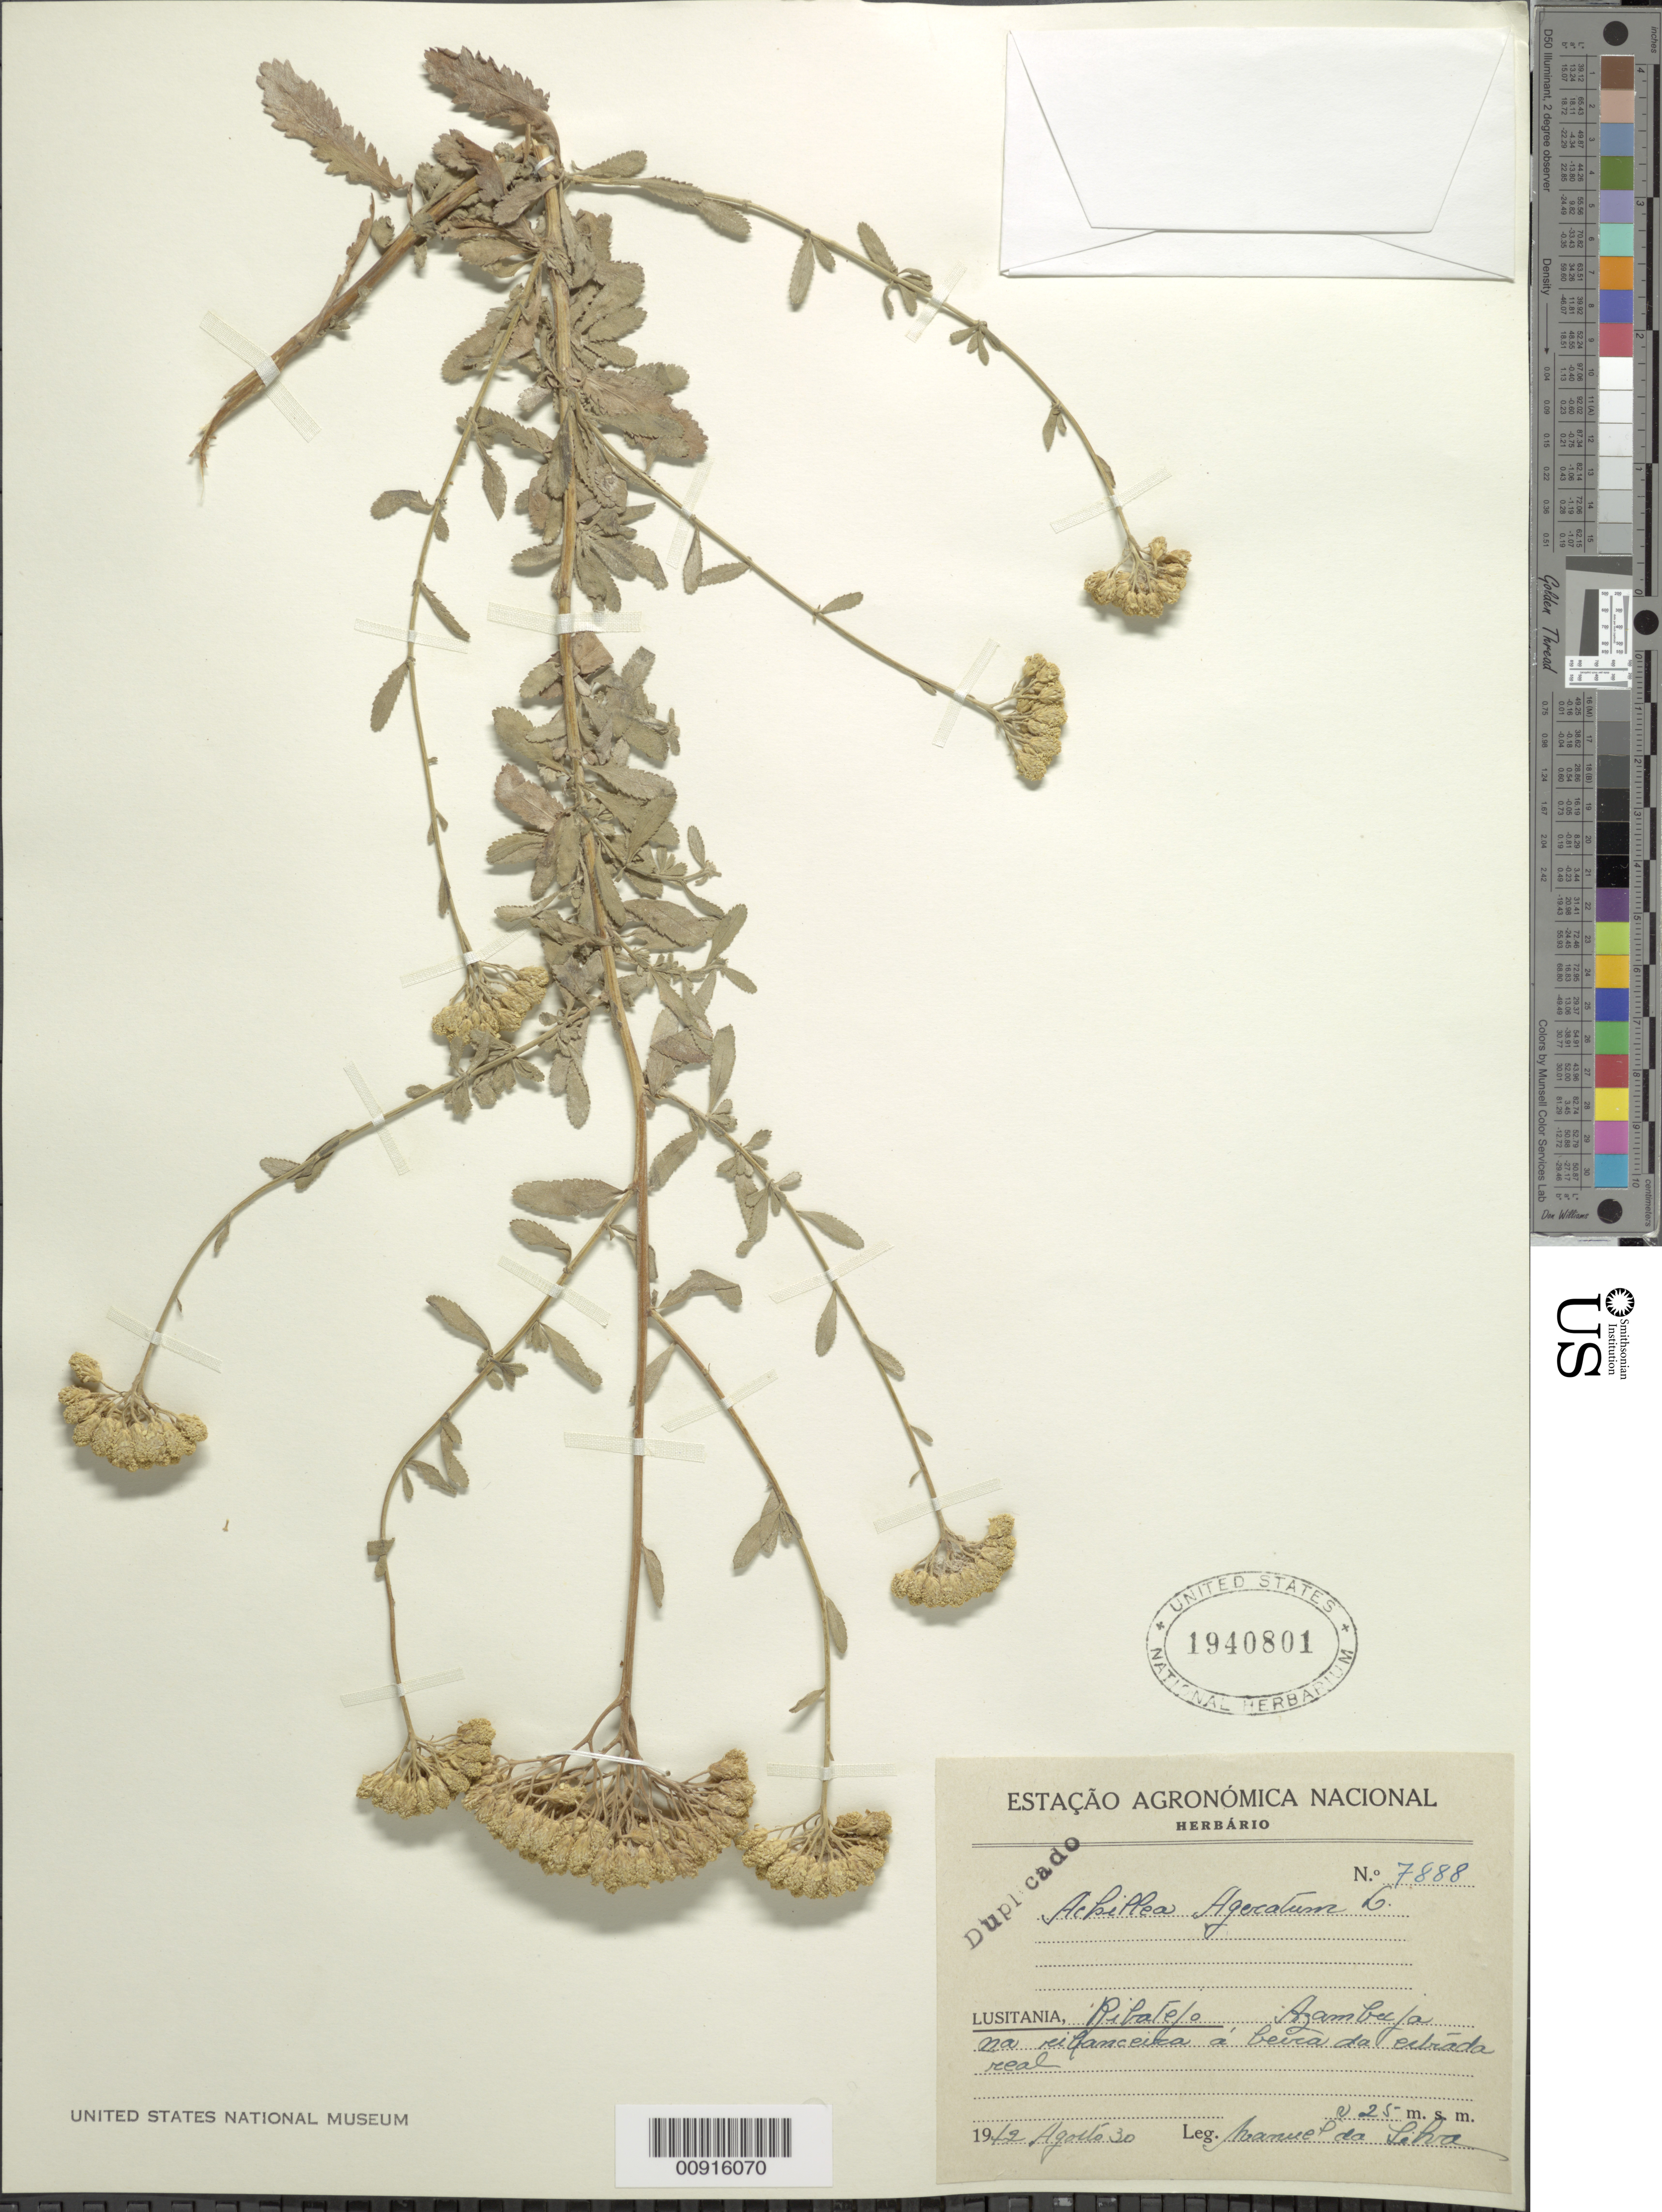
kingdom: Plantae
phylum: Tracheophyta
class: Magnoliopsida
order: Asterales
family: Asteraceae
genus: Achillea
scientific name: Achillea ageratum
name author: L.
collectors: M. da Leha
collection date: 1942-08-30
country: Portugal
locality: Ribatejo Azambuja na ribanciera a beica da estrada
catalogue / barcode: US 1940801